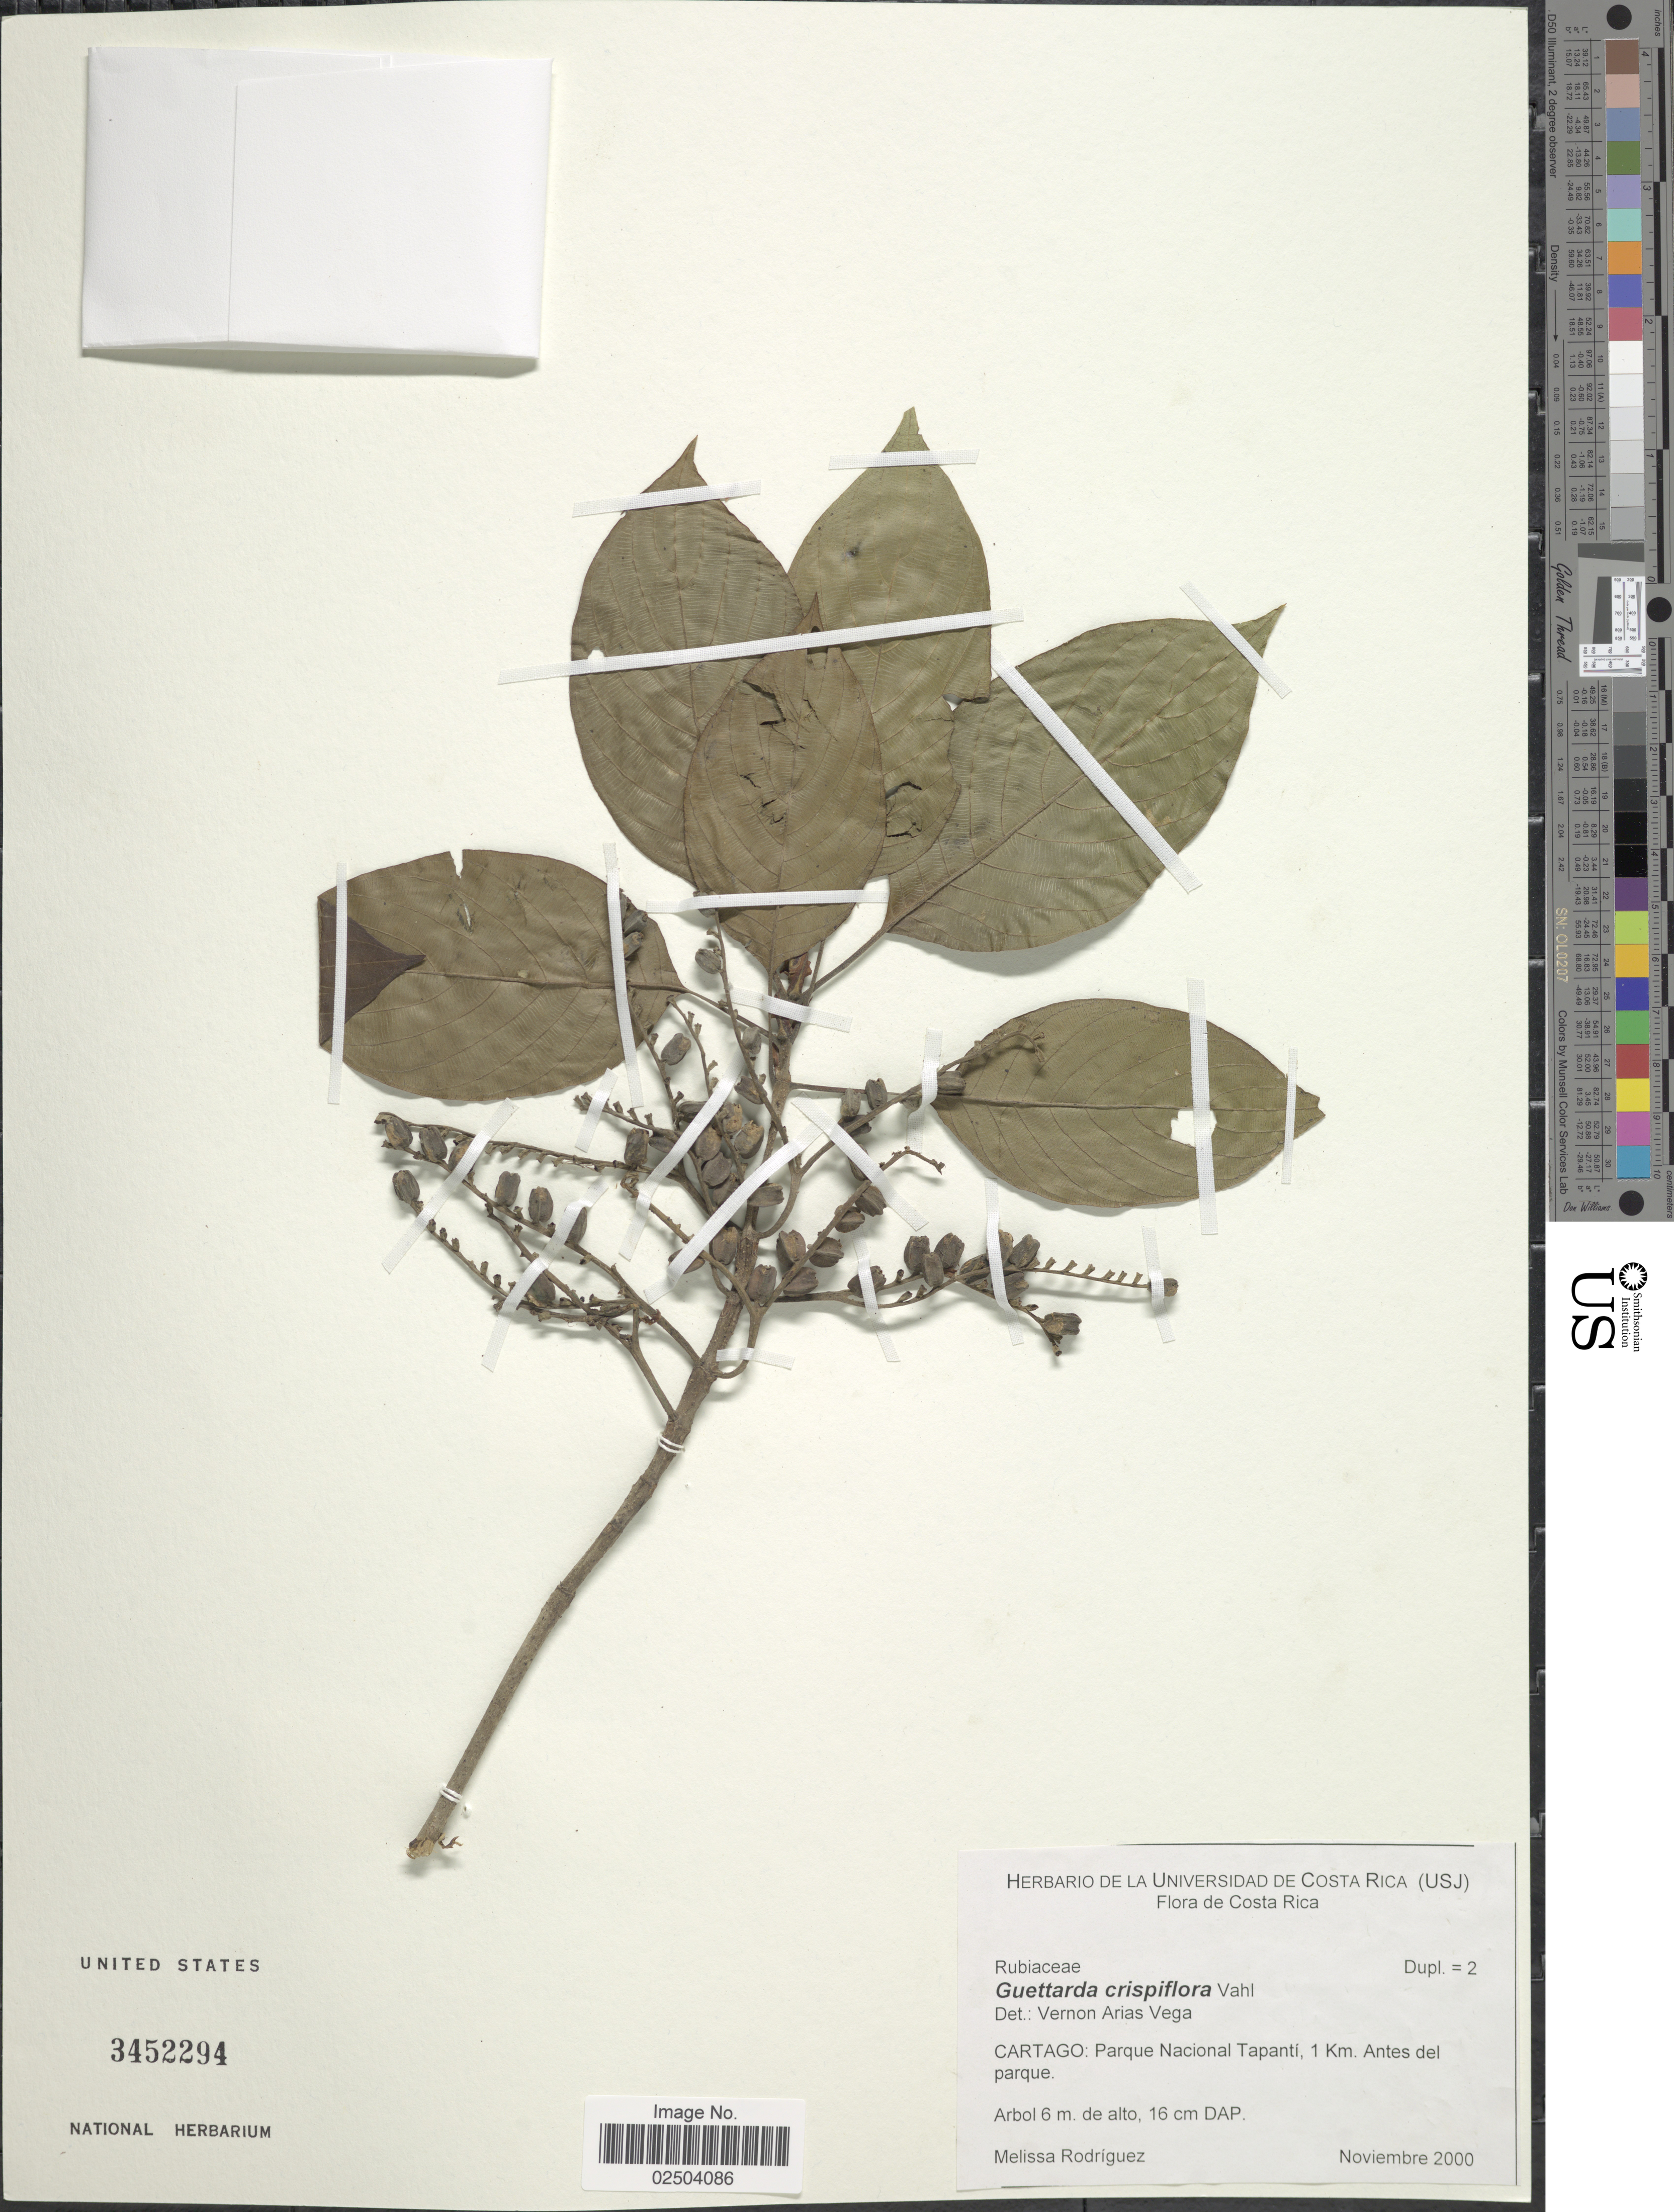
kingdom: Plantae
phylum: Tracheophyta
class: Magnoliopsida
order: Gentianales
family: Rubiaceae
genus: Guettarda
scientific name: Guettarda crispiflora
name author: Vahl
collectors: M. Rodríguez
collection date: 2000-11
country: Costa Rica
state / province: Cartago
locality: Parque Nacional Tapanti, 1 Km. Antes del parque.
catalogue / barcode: US 3452294